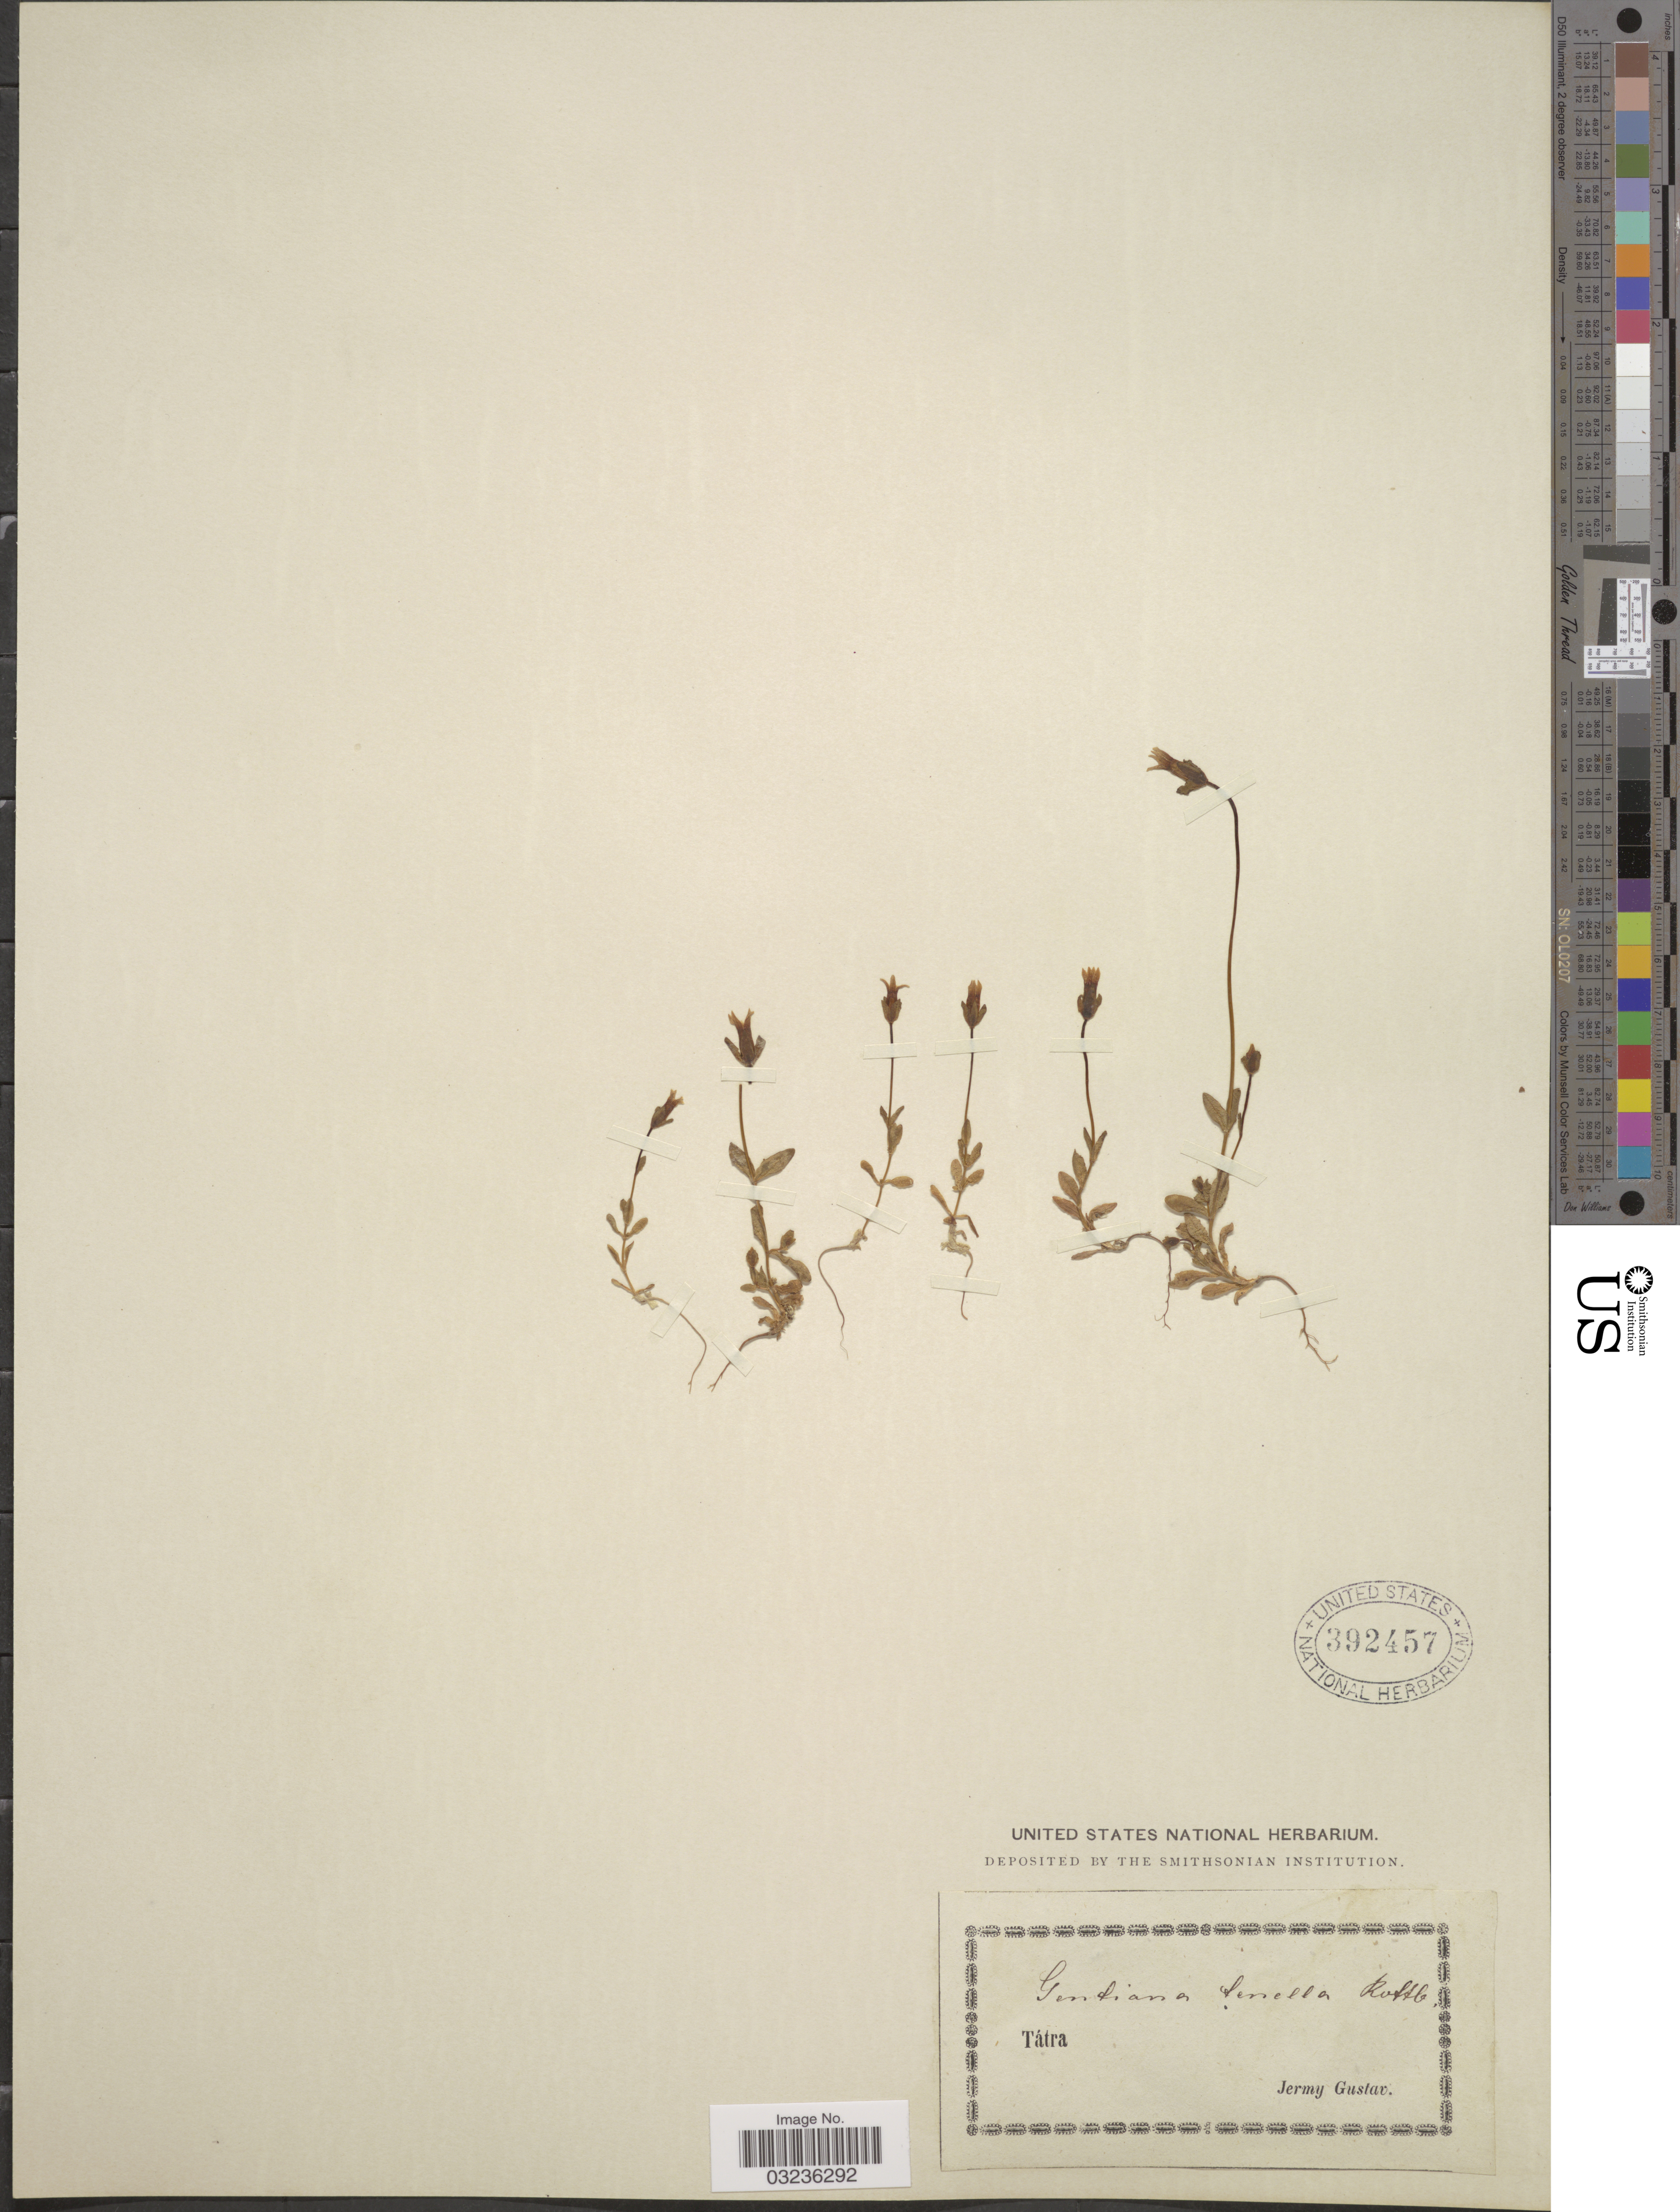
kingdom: Plantae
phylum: Tracheophyta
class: Magnoliopsida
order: Gentianales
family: Gentianaceae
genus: Gentiana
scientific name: Gentiana tenella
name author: Rottb.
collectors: G. Jermy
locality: Tátra.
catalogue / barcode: US 392457